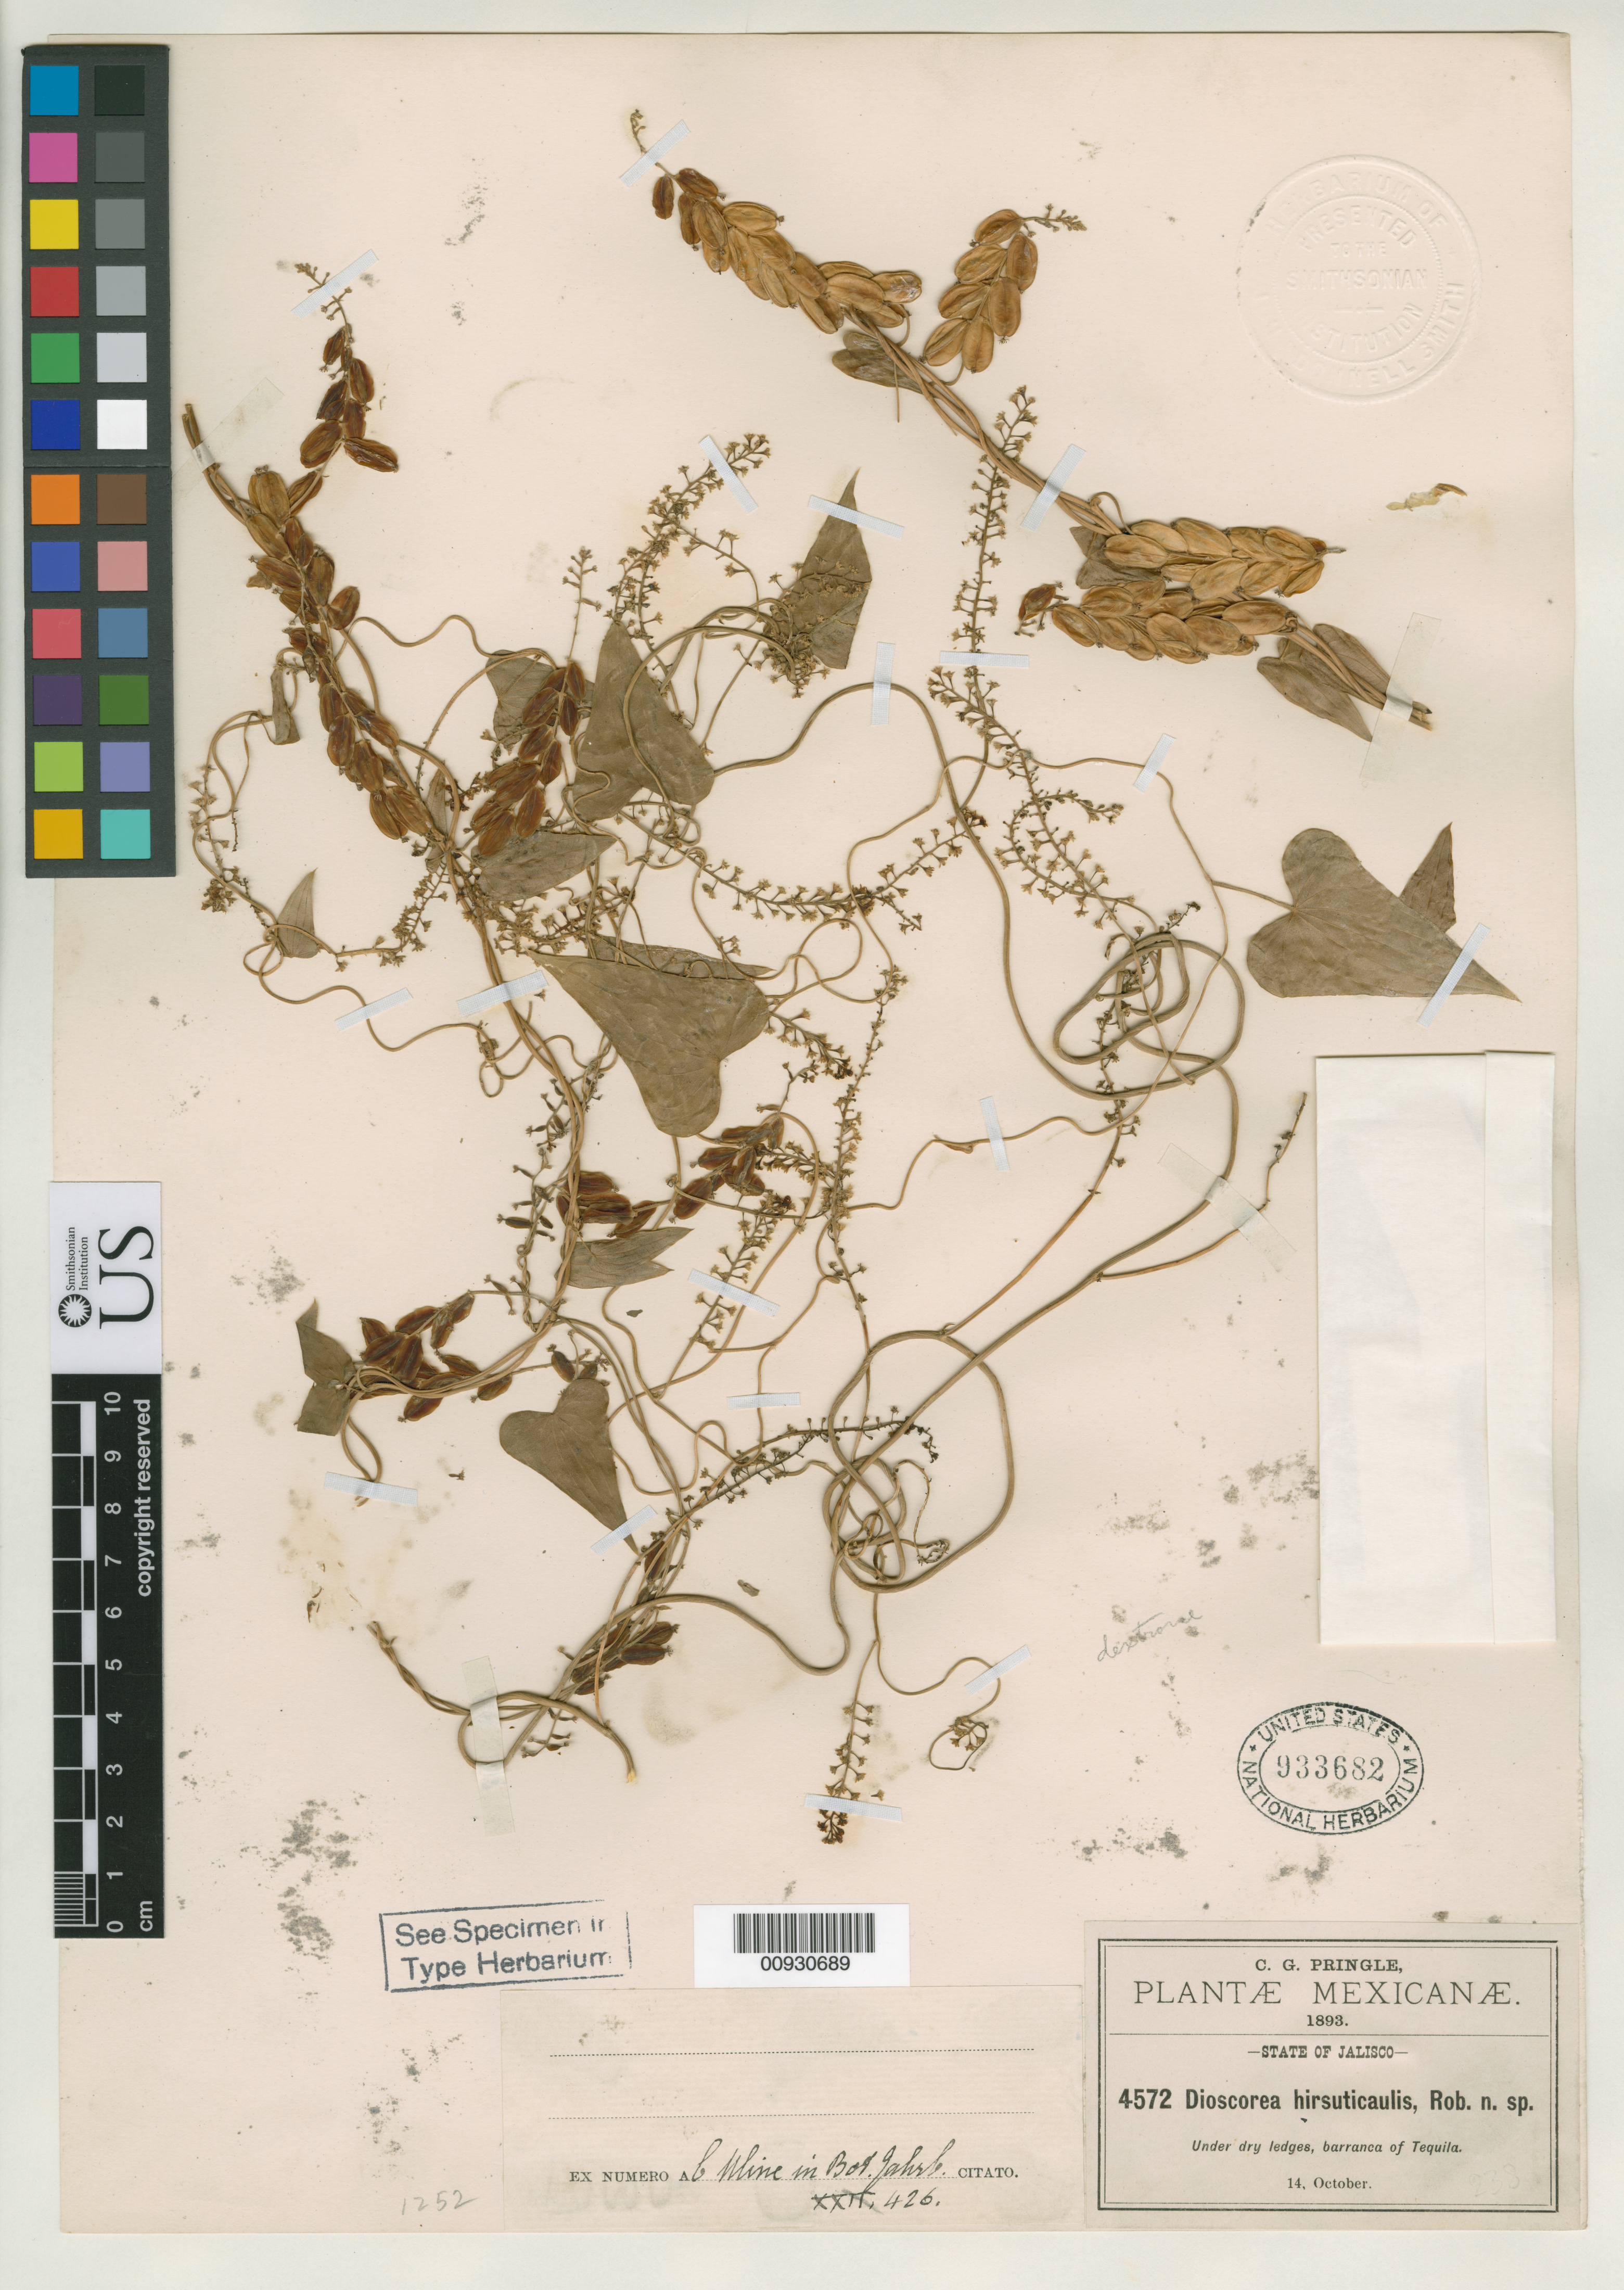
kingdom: Plantae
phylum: Tracheophyta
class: Liliopsida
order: Dioscoreales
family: Dioscoreaceae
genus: Dioscorea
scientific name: Dioscorea hirsuticaulis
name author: B.L. Rob.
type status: Isotype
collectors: C. G. Pringle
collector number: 4572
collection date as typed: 14 Oct 1893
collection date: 1893-10-14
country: Mexico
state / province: Jalisco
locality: Barranca of Tequila.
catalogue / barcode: US 933682